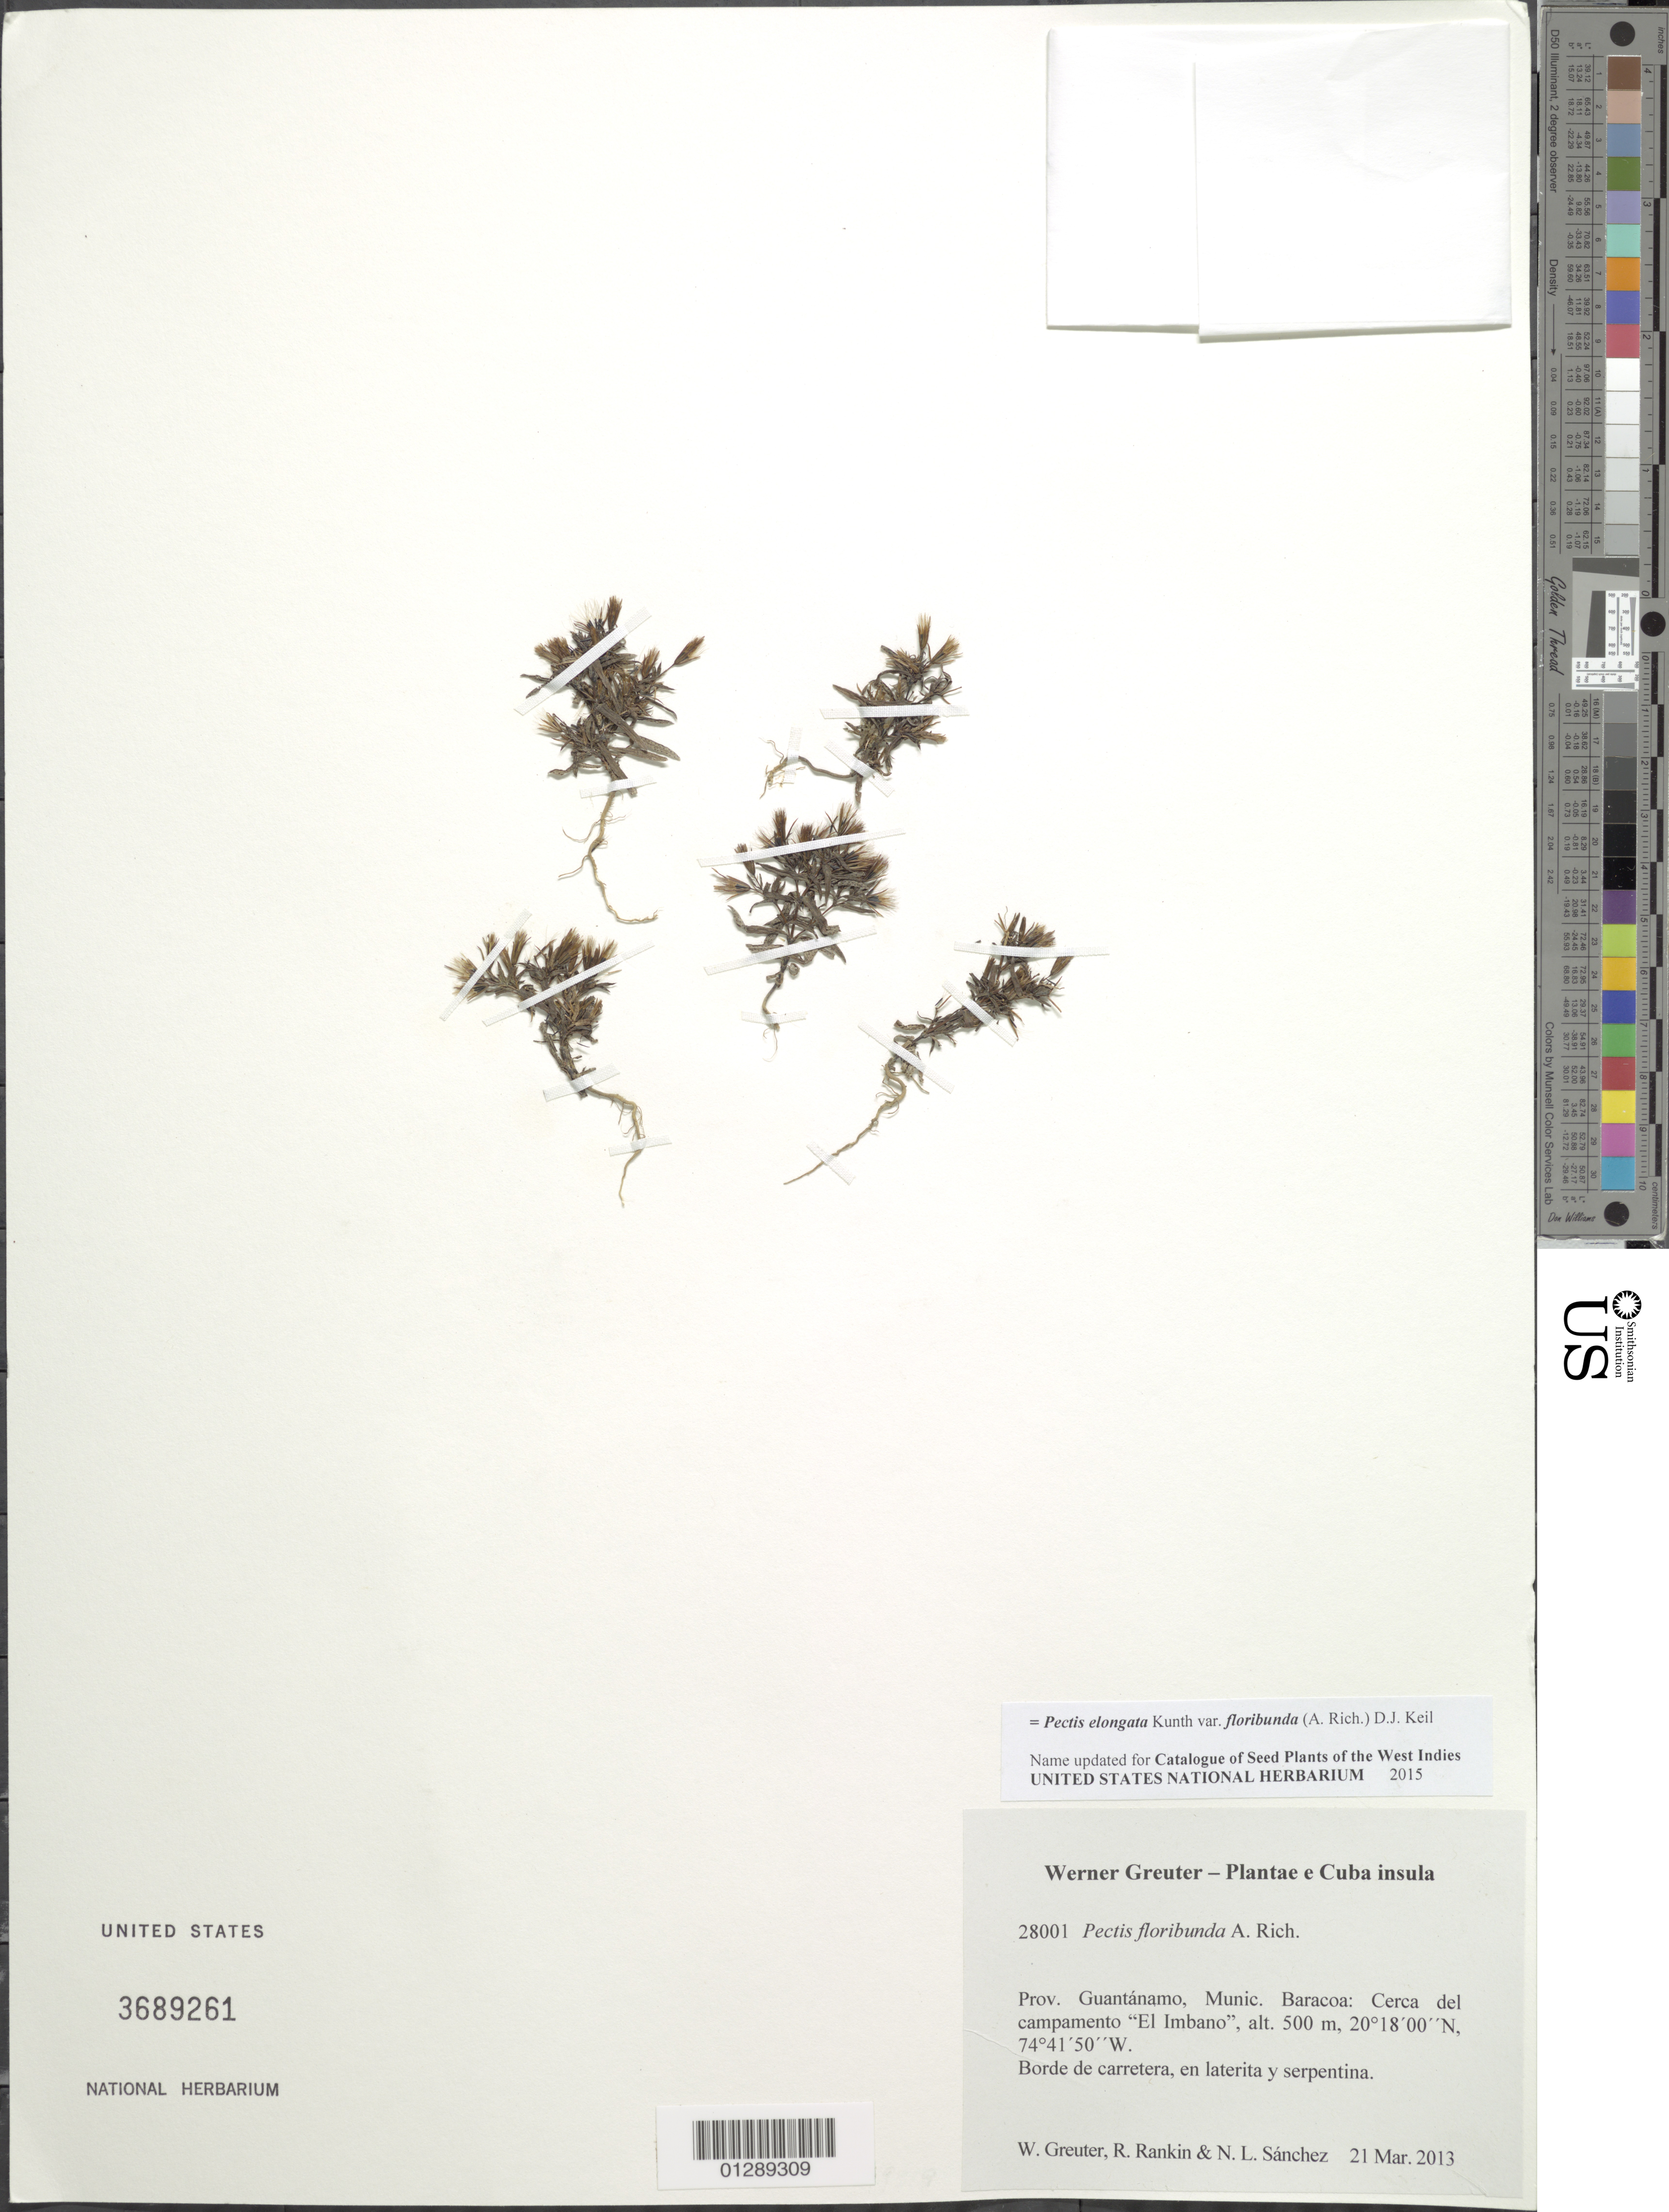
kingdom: Plantae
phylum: Tracheophyta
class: Magnoliopsida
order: Asterales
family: Asteraceae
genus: Pectis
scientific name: Pectis elongata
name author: Kunth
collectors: W. R. Greuter, R. Rankin Rodriguez & N. Sanchez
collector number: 28001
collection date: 2013-03-21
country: Cuba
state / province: Guantanamo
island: Cuba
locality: Munic. Baracoa: cerca del campamento "El Imbano".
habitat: Borde de carretera, en laterita y serpentina.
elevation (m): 500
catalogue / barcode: US 3689261